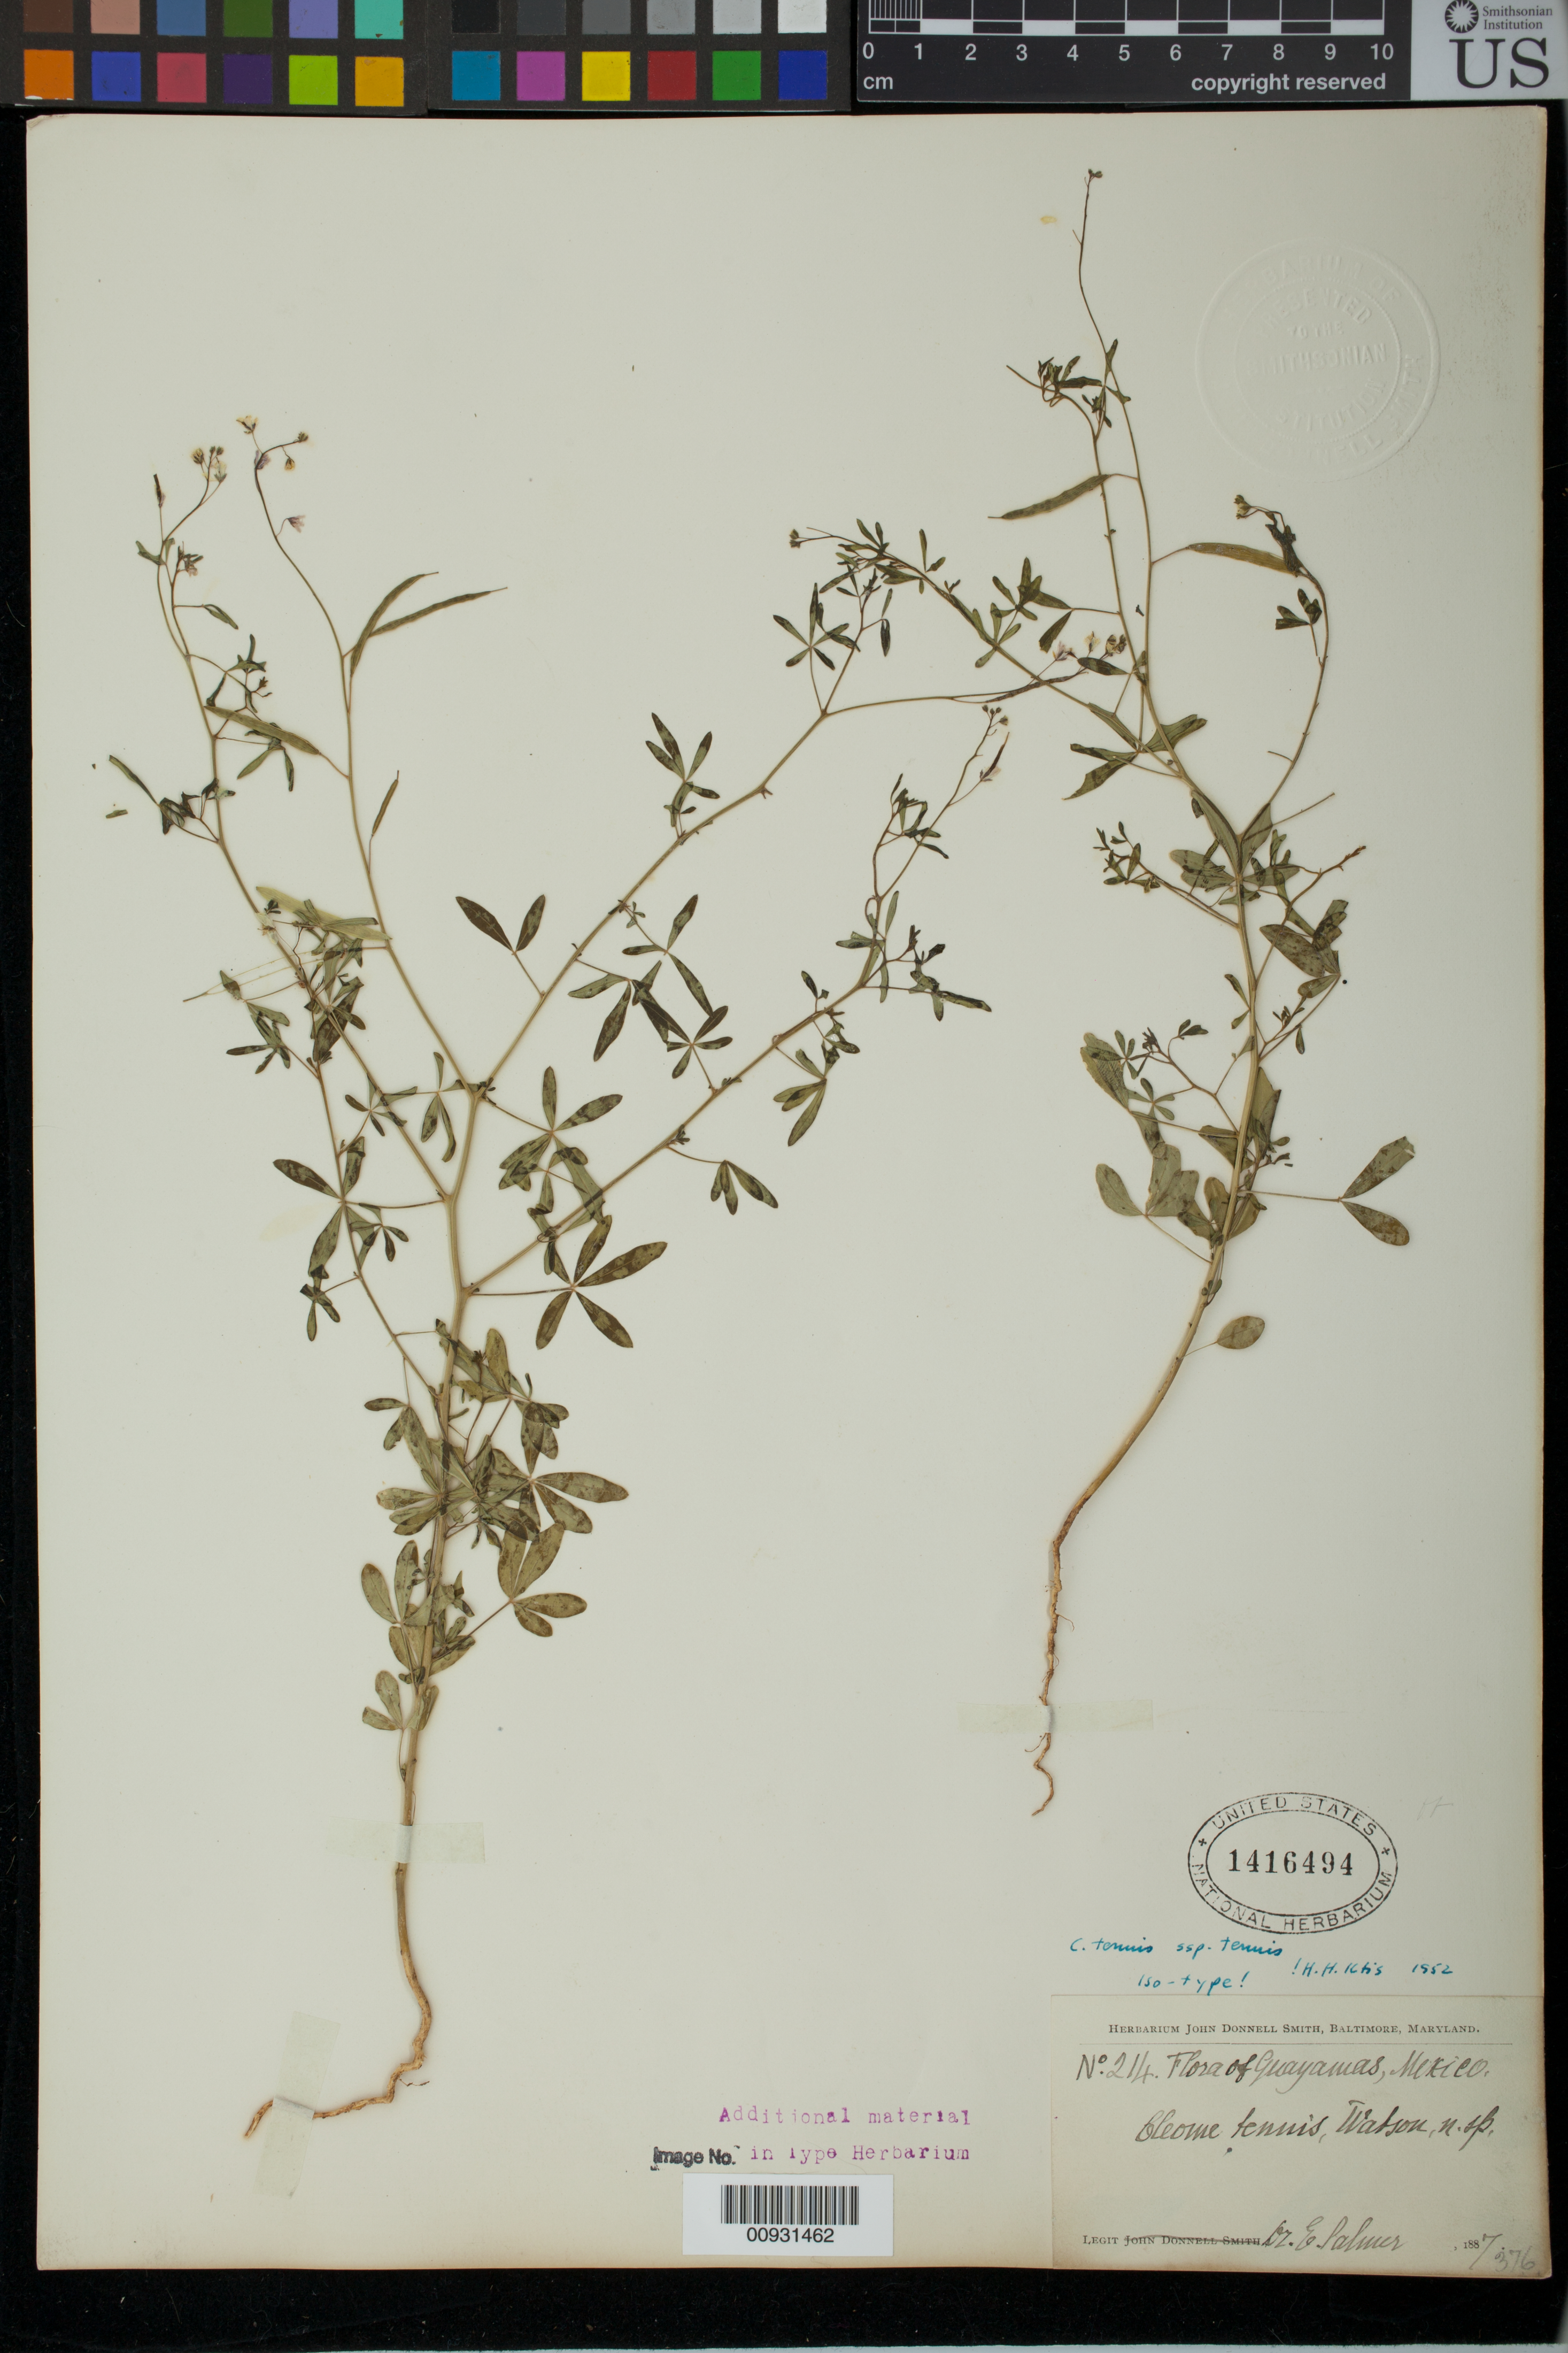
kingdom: Plantae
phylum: Tracheophyta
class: Magnoliopsida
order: Brassicales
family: Cleomaceae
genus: Cleome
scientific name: Cleome tenuis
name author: S. Watson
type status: Isotype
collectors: E. Palmer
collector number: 214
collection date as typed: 1887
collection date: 1887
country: Mexico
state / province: Sonora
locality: Guaymas.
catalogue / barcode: US 1416494